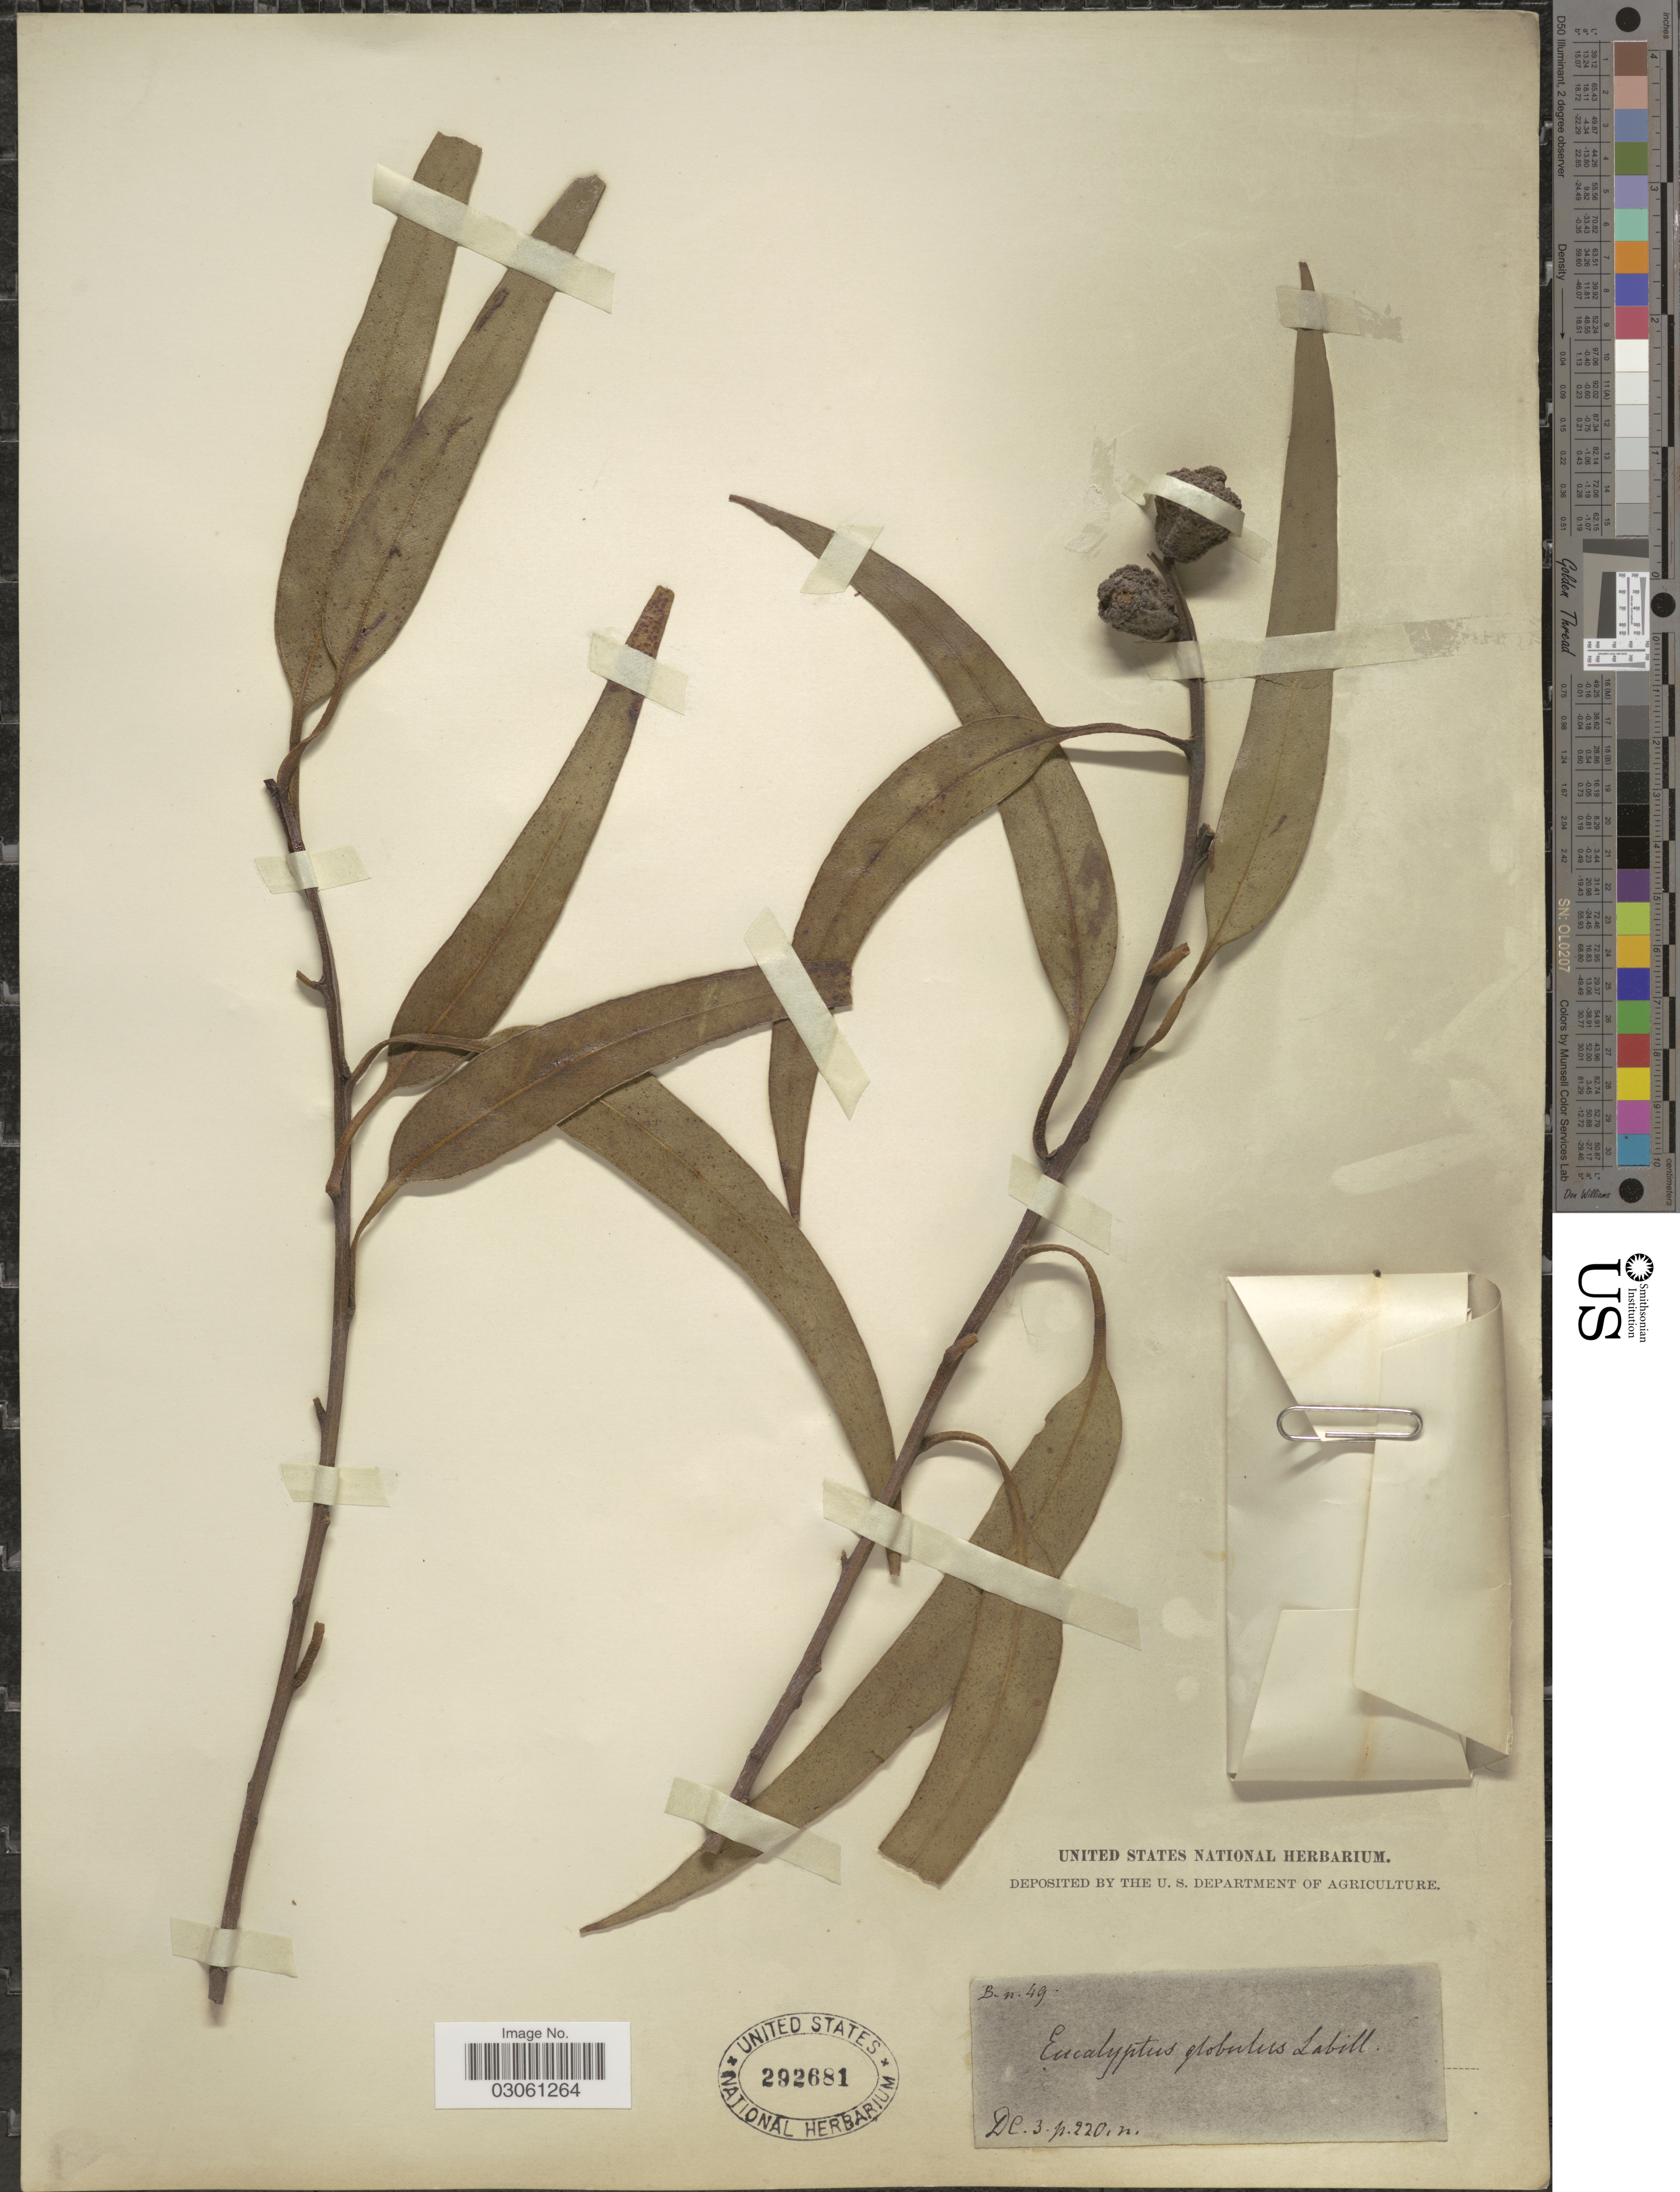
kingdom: Plantae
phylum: Tracheophyta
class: Magnoliopsida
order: Myrtales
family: Myrtaceae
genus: Eucalyptus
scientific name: Eucalyptus globulus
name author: Labill.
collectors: ex herb. United States National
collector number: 220?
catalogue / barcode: US 292681